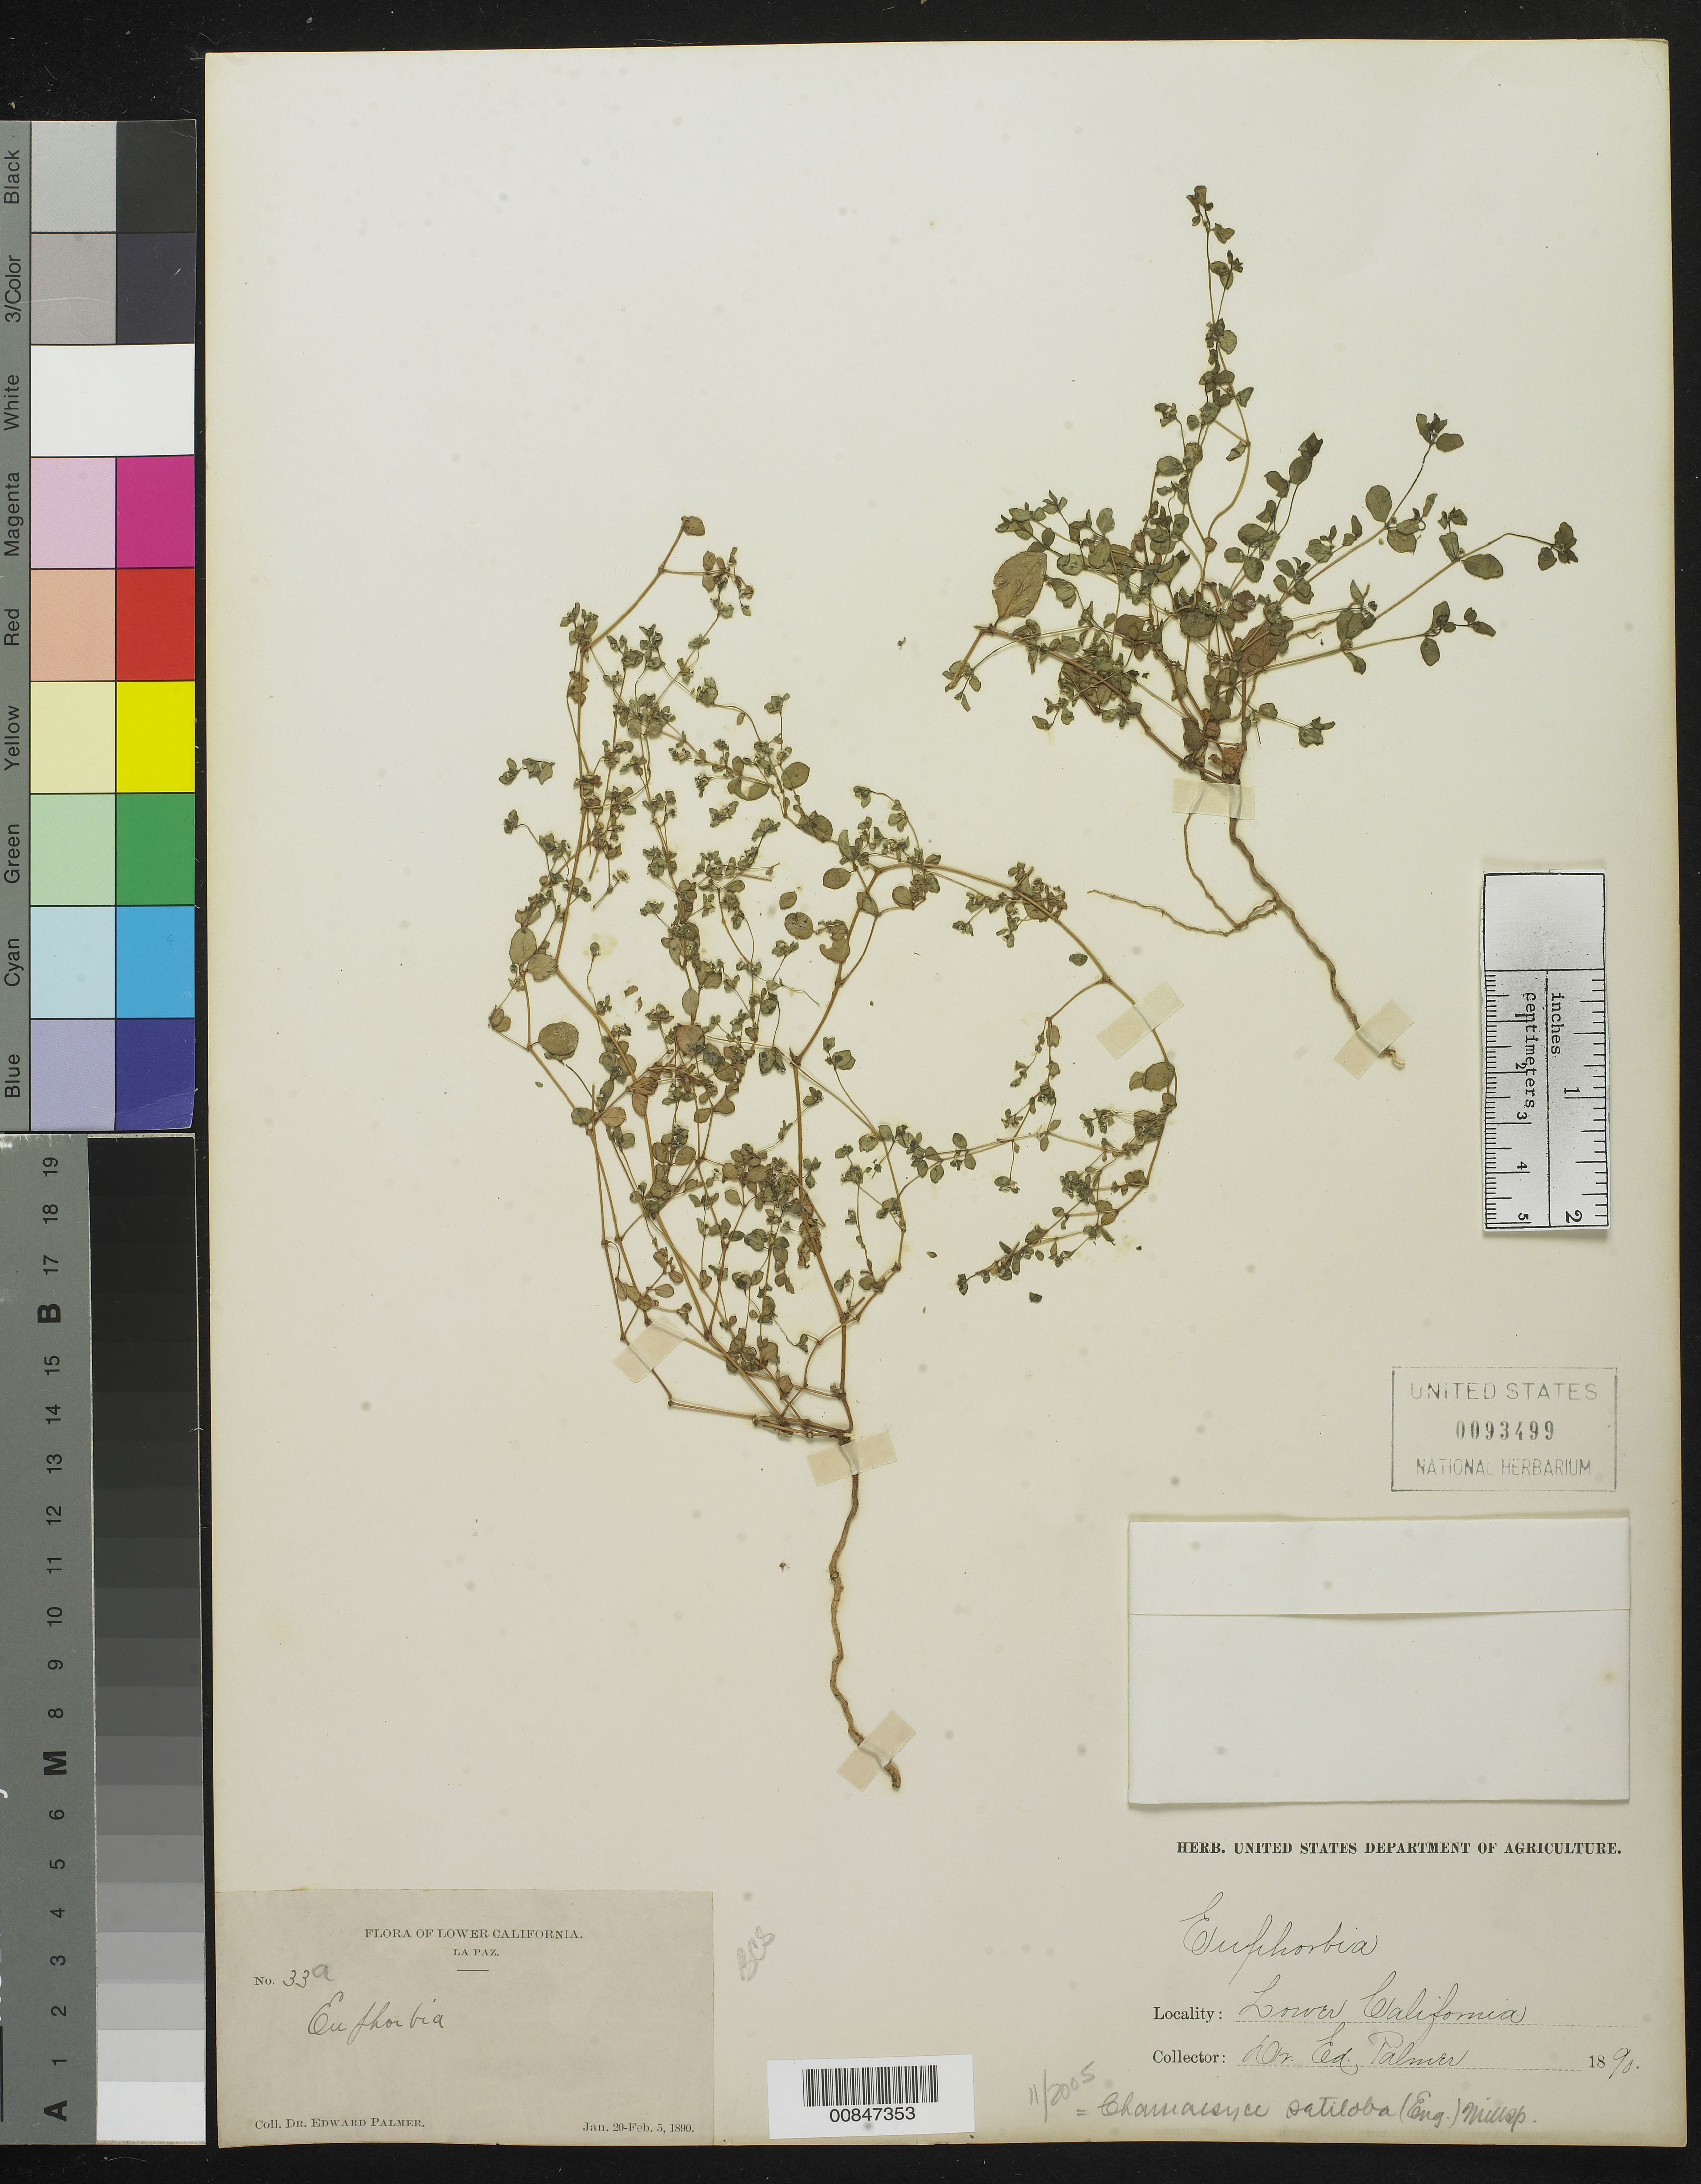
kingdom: Plantae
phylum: Tracheophyta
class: Magnoliopsida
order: Malpighiales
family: Euphorbiaceae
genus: Euphorbia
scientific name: Euphorbia setiloba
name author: Engelm.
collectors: E. Palmer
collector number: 33a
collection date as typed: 20 Jan 1890 to 05 Feb 1890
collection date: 1890-01-20/1890-02-05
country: Mexico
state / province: Baja California Sur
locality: La Paz, Baja California Sur.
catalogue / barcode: US 93499